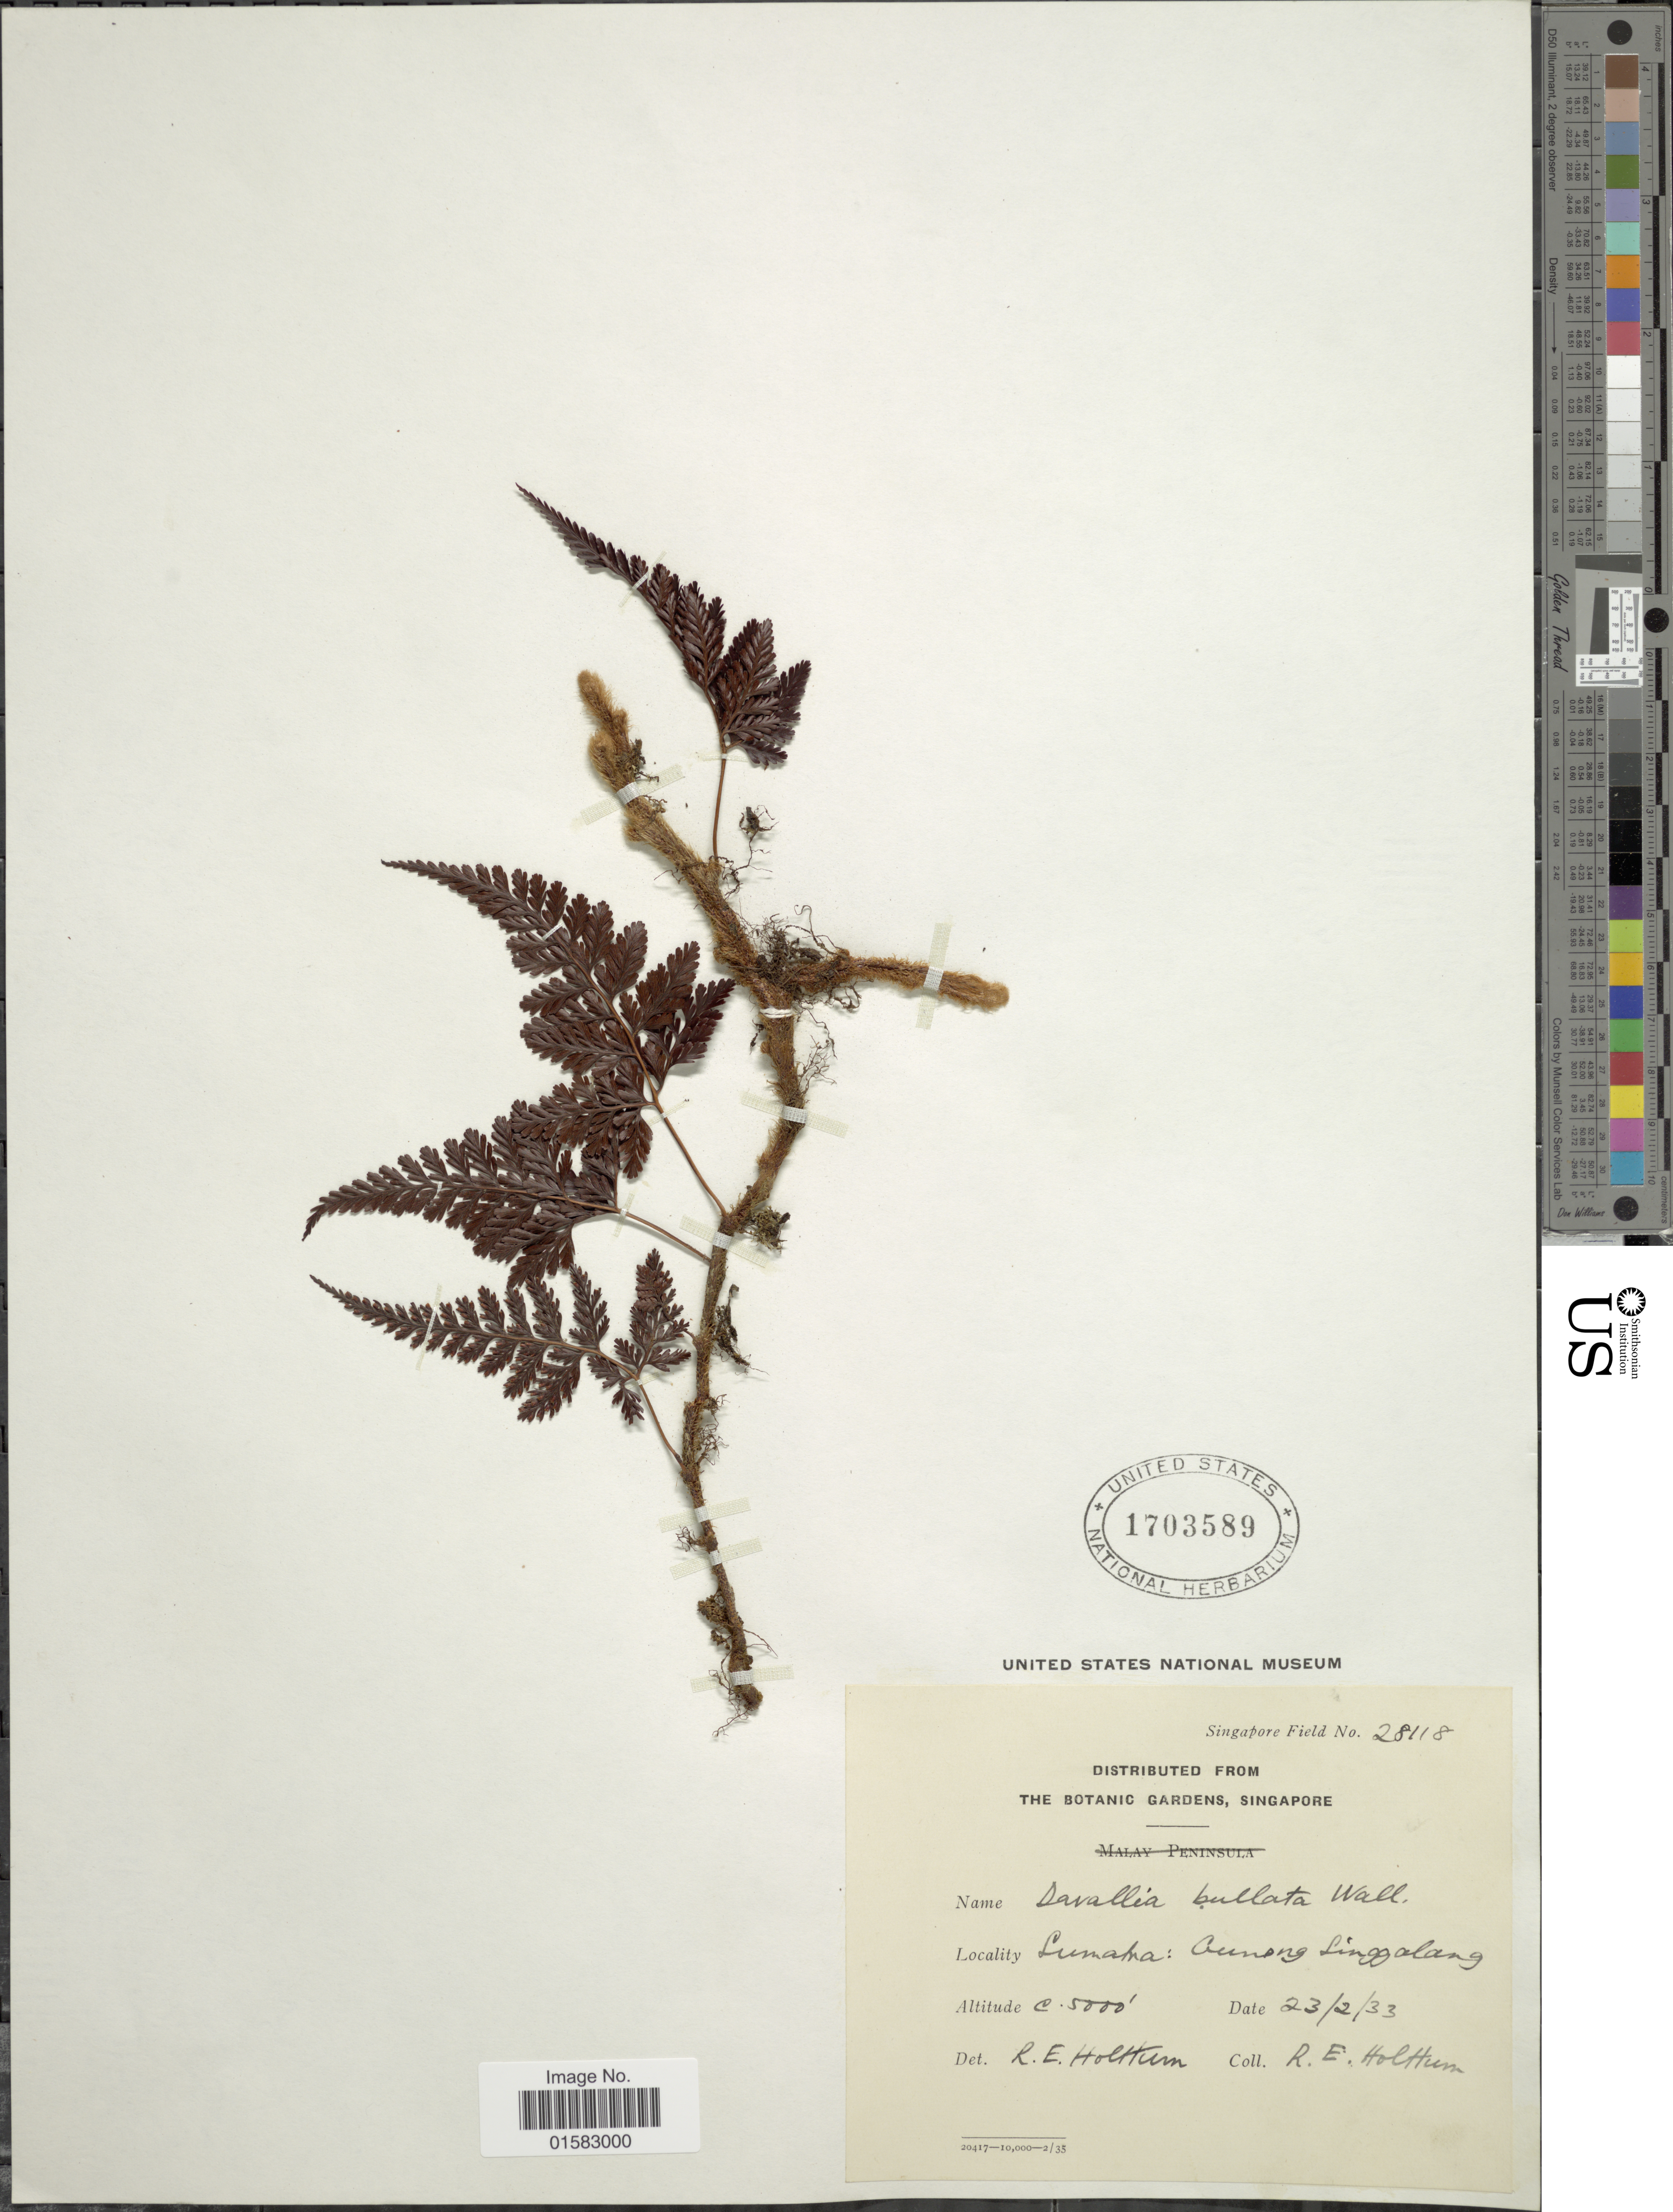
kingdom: Plantae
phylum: Tracheophyta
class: Polypodiopsida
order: Polypodiales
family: Davalliaceae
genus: Davallia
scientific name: Davallia trichomanoides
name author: Blume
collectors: R. E. Holttum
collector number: Singapore Field 28118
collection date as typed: Transcribed d/m/y: 23/2/33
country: Indonesia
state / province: Sumatra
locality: Lumahra, Gunong Lingalang [interpreted]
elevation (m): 1524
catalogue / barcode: US 1703589